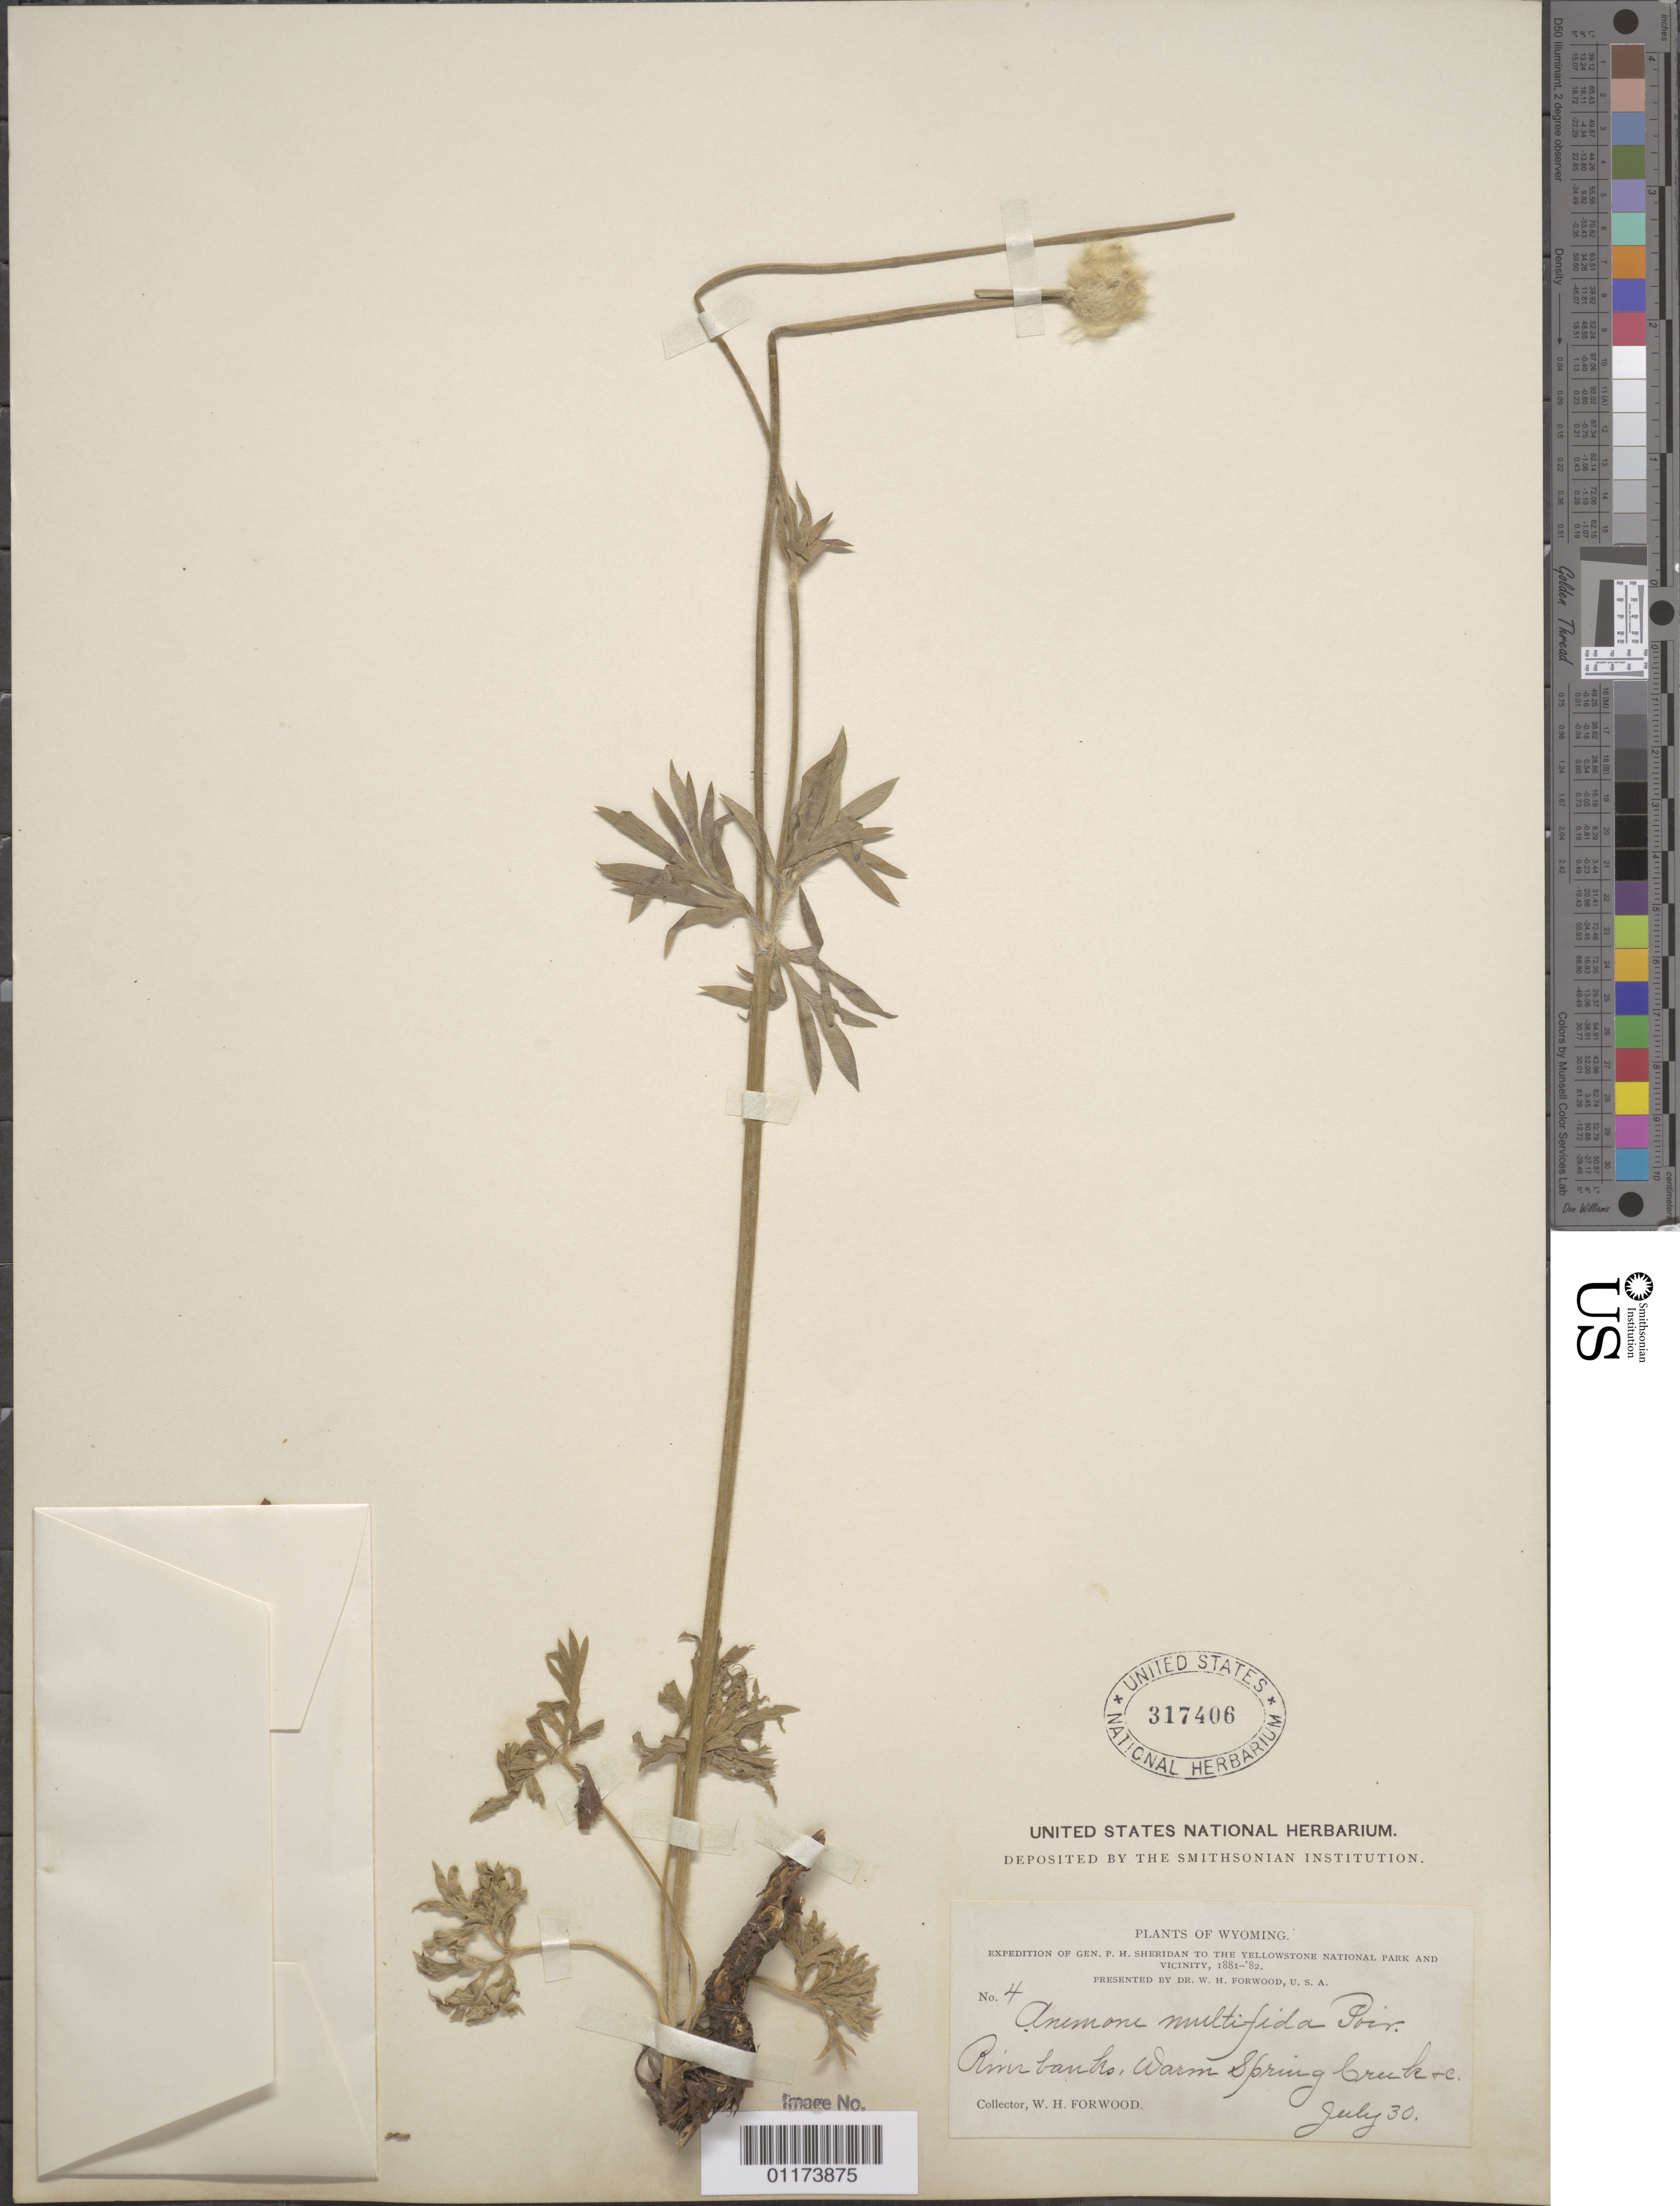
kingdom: Plantae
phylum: Tracheophyta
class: Magnoliopsida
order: Ranunculales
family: Ranunculaceae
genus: Anemone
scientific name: Anemone multifida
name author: Poir.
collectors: W. Forwood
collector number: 4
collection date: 1881-07-30/1882-07-30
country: United States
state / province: Wyoming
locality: River banks, Warm Spring Creek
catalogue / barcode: US 317406